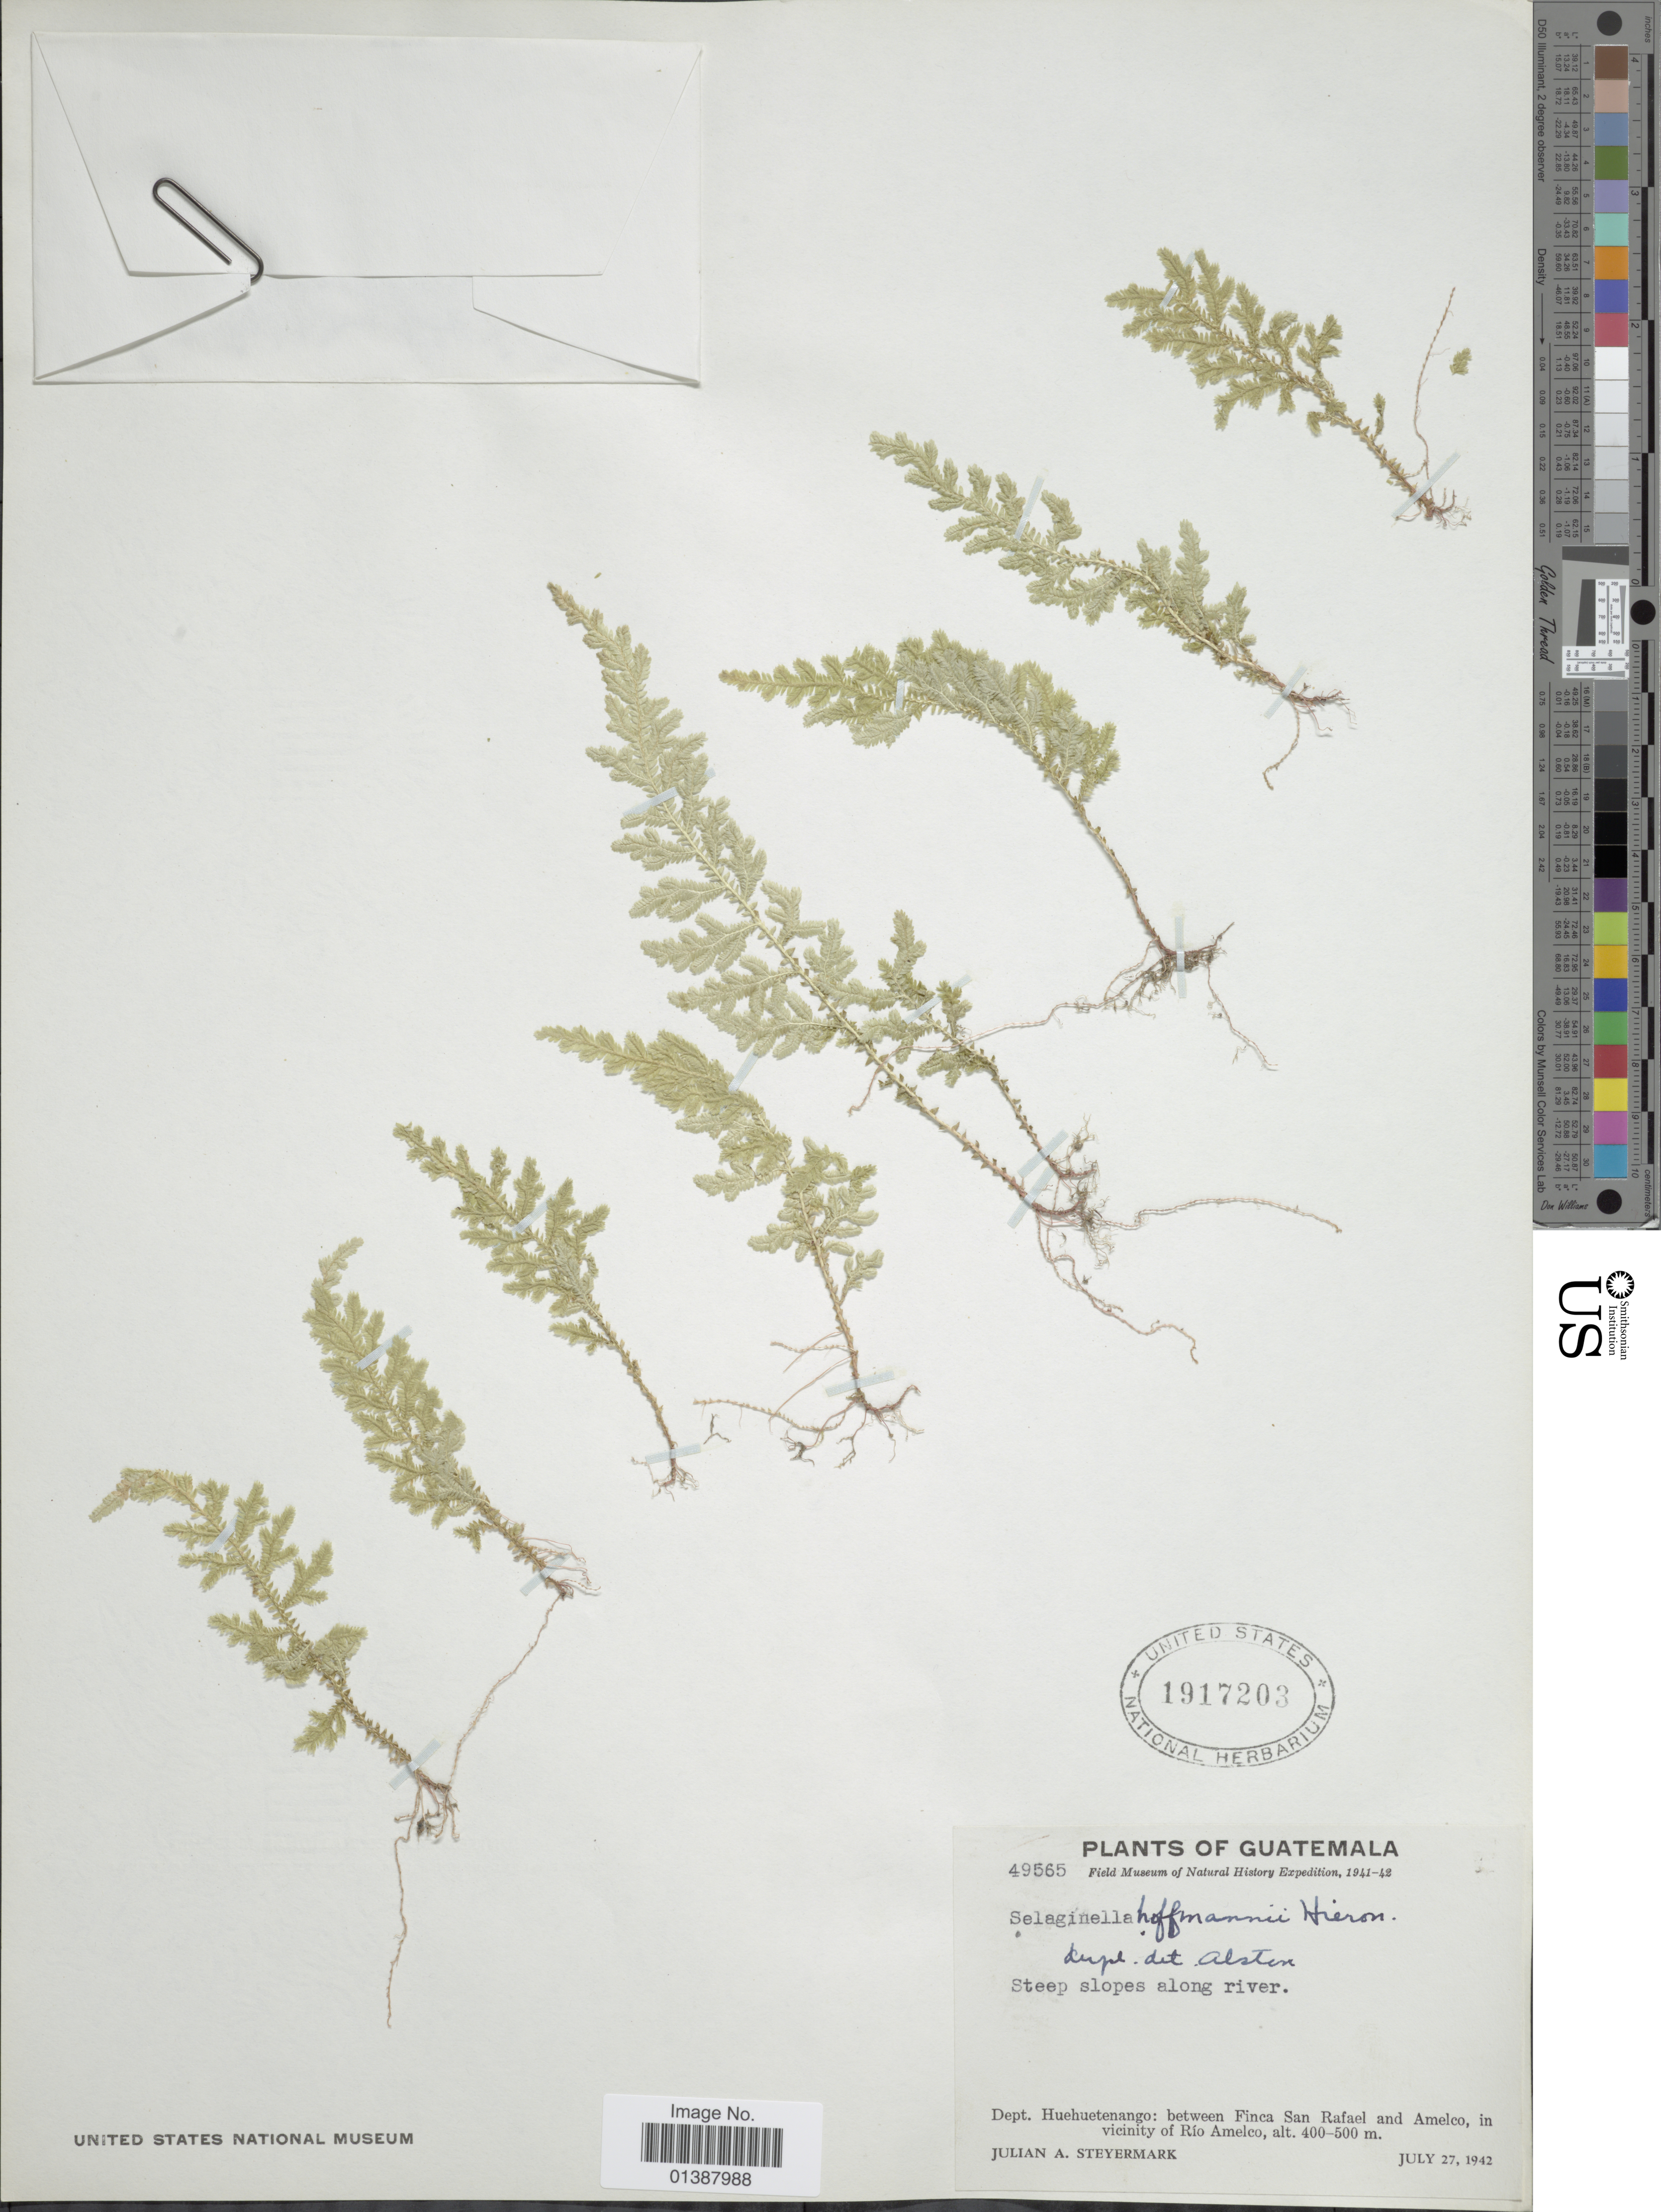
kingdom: Plantae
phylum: Tracheophyta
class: Lycopodiopsida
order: Selaginellales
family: Selaginellaceae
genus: Selaginella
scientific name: Selaginella hoffmannii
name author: Hieron.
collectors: J. Steyermark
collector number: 49565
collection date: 1942-07-27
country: Guatemala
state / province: Huehuetenango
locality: Dept Huehuetenango: between Finca San Rafael and Amelco, in vicinity of Río Amelco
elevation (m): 400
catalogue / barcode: US 1917203